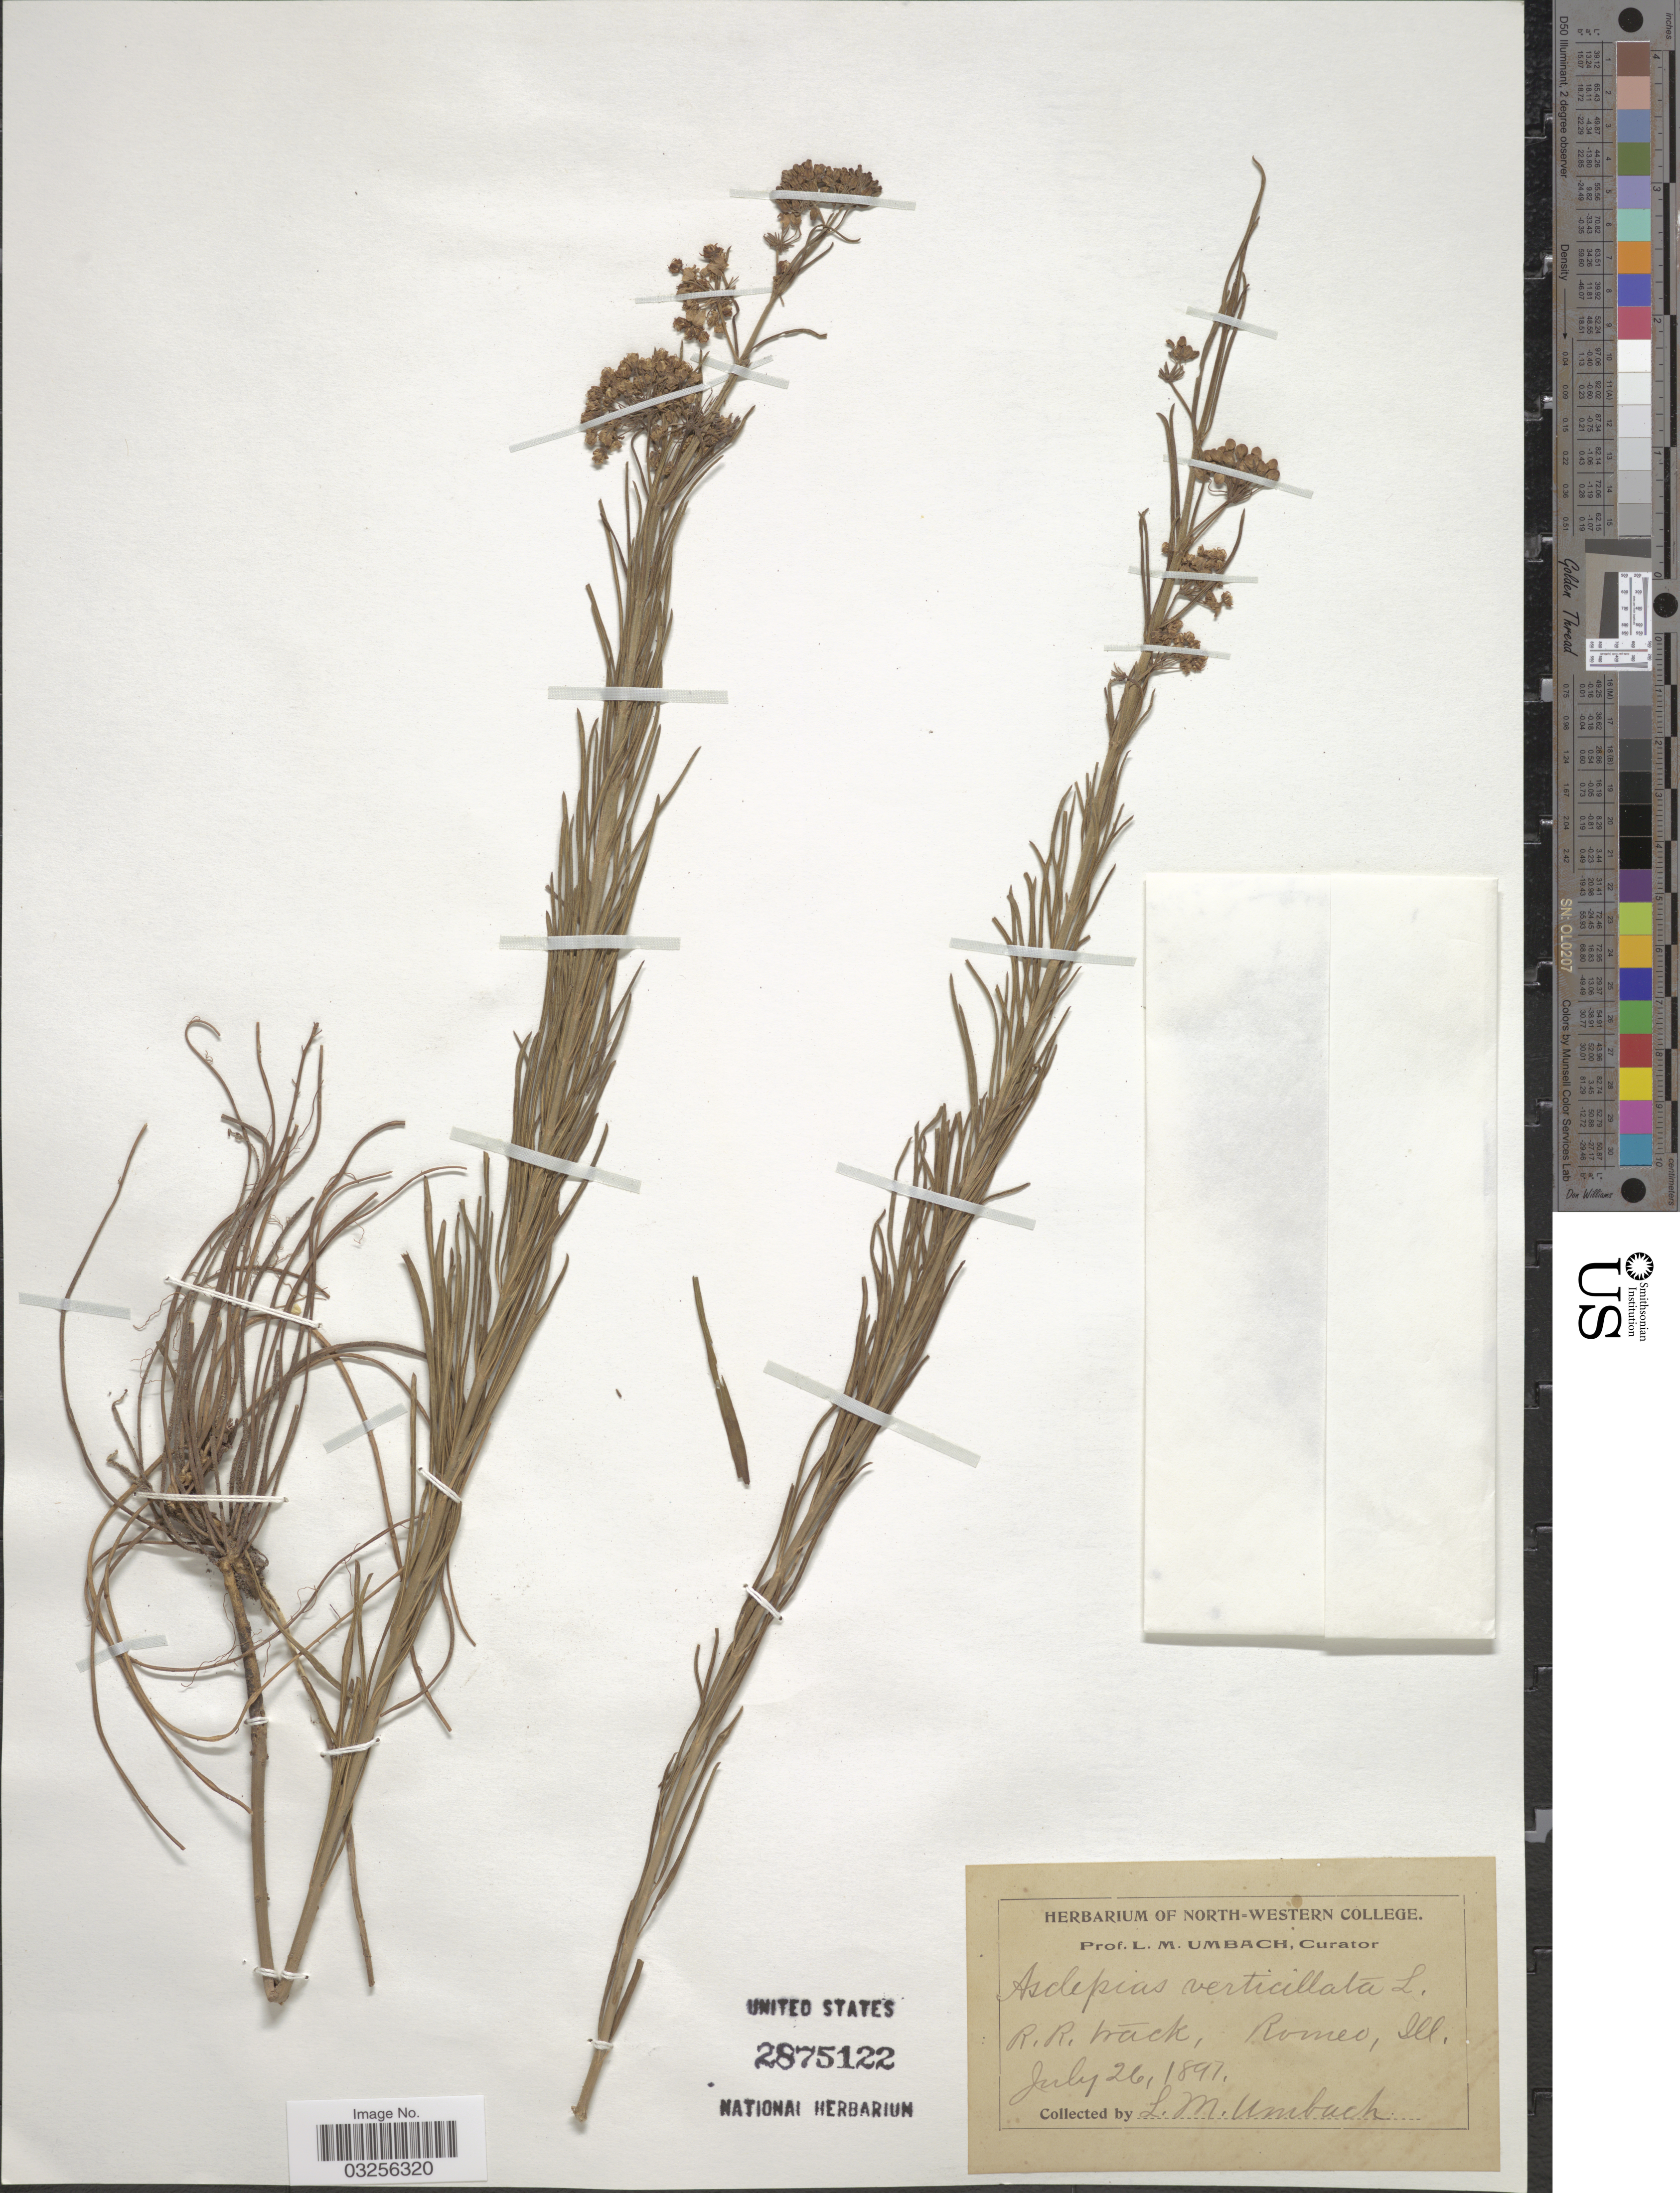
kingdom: Plantae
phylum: Tracheophyta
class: Magnoliopsida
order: Gentianales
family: Apocynaceae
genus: Asclepias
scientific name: Asclepias verticillata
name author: L.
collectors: L. M. Umbach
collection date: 1897-07-26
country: United States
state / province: Illinois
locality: R.R. track, Romeo.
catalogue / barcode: US 2875122